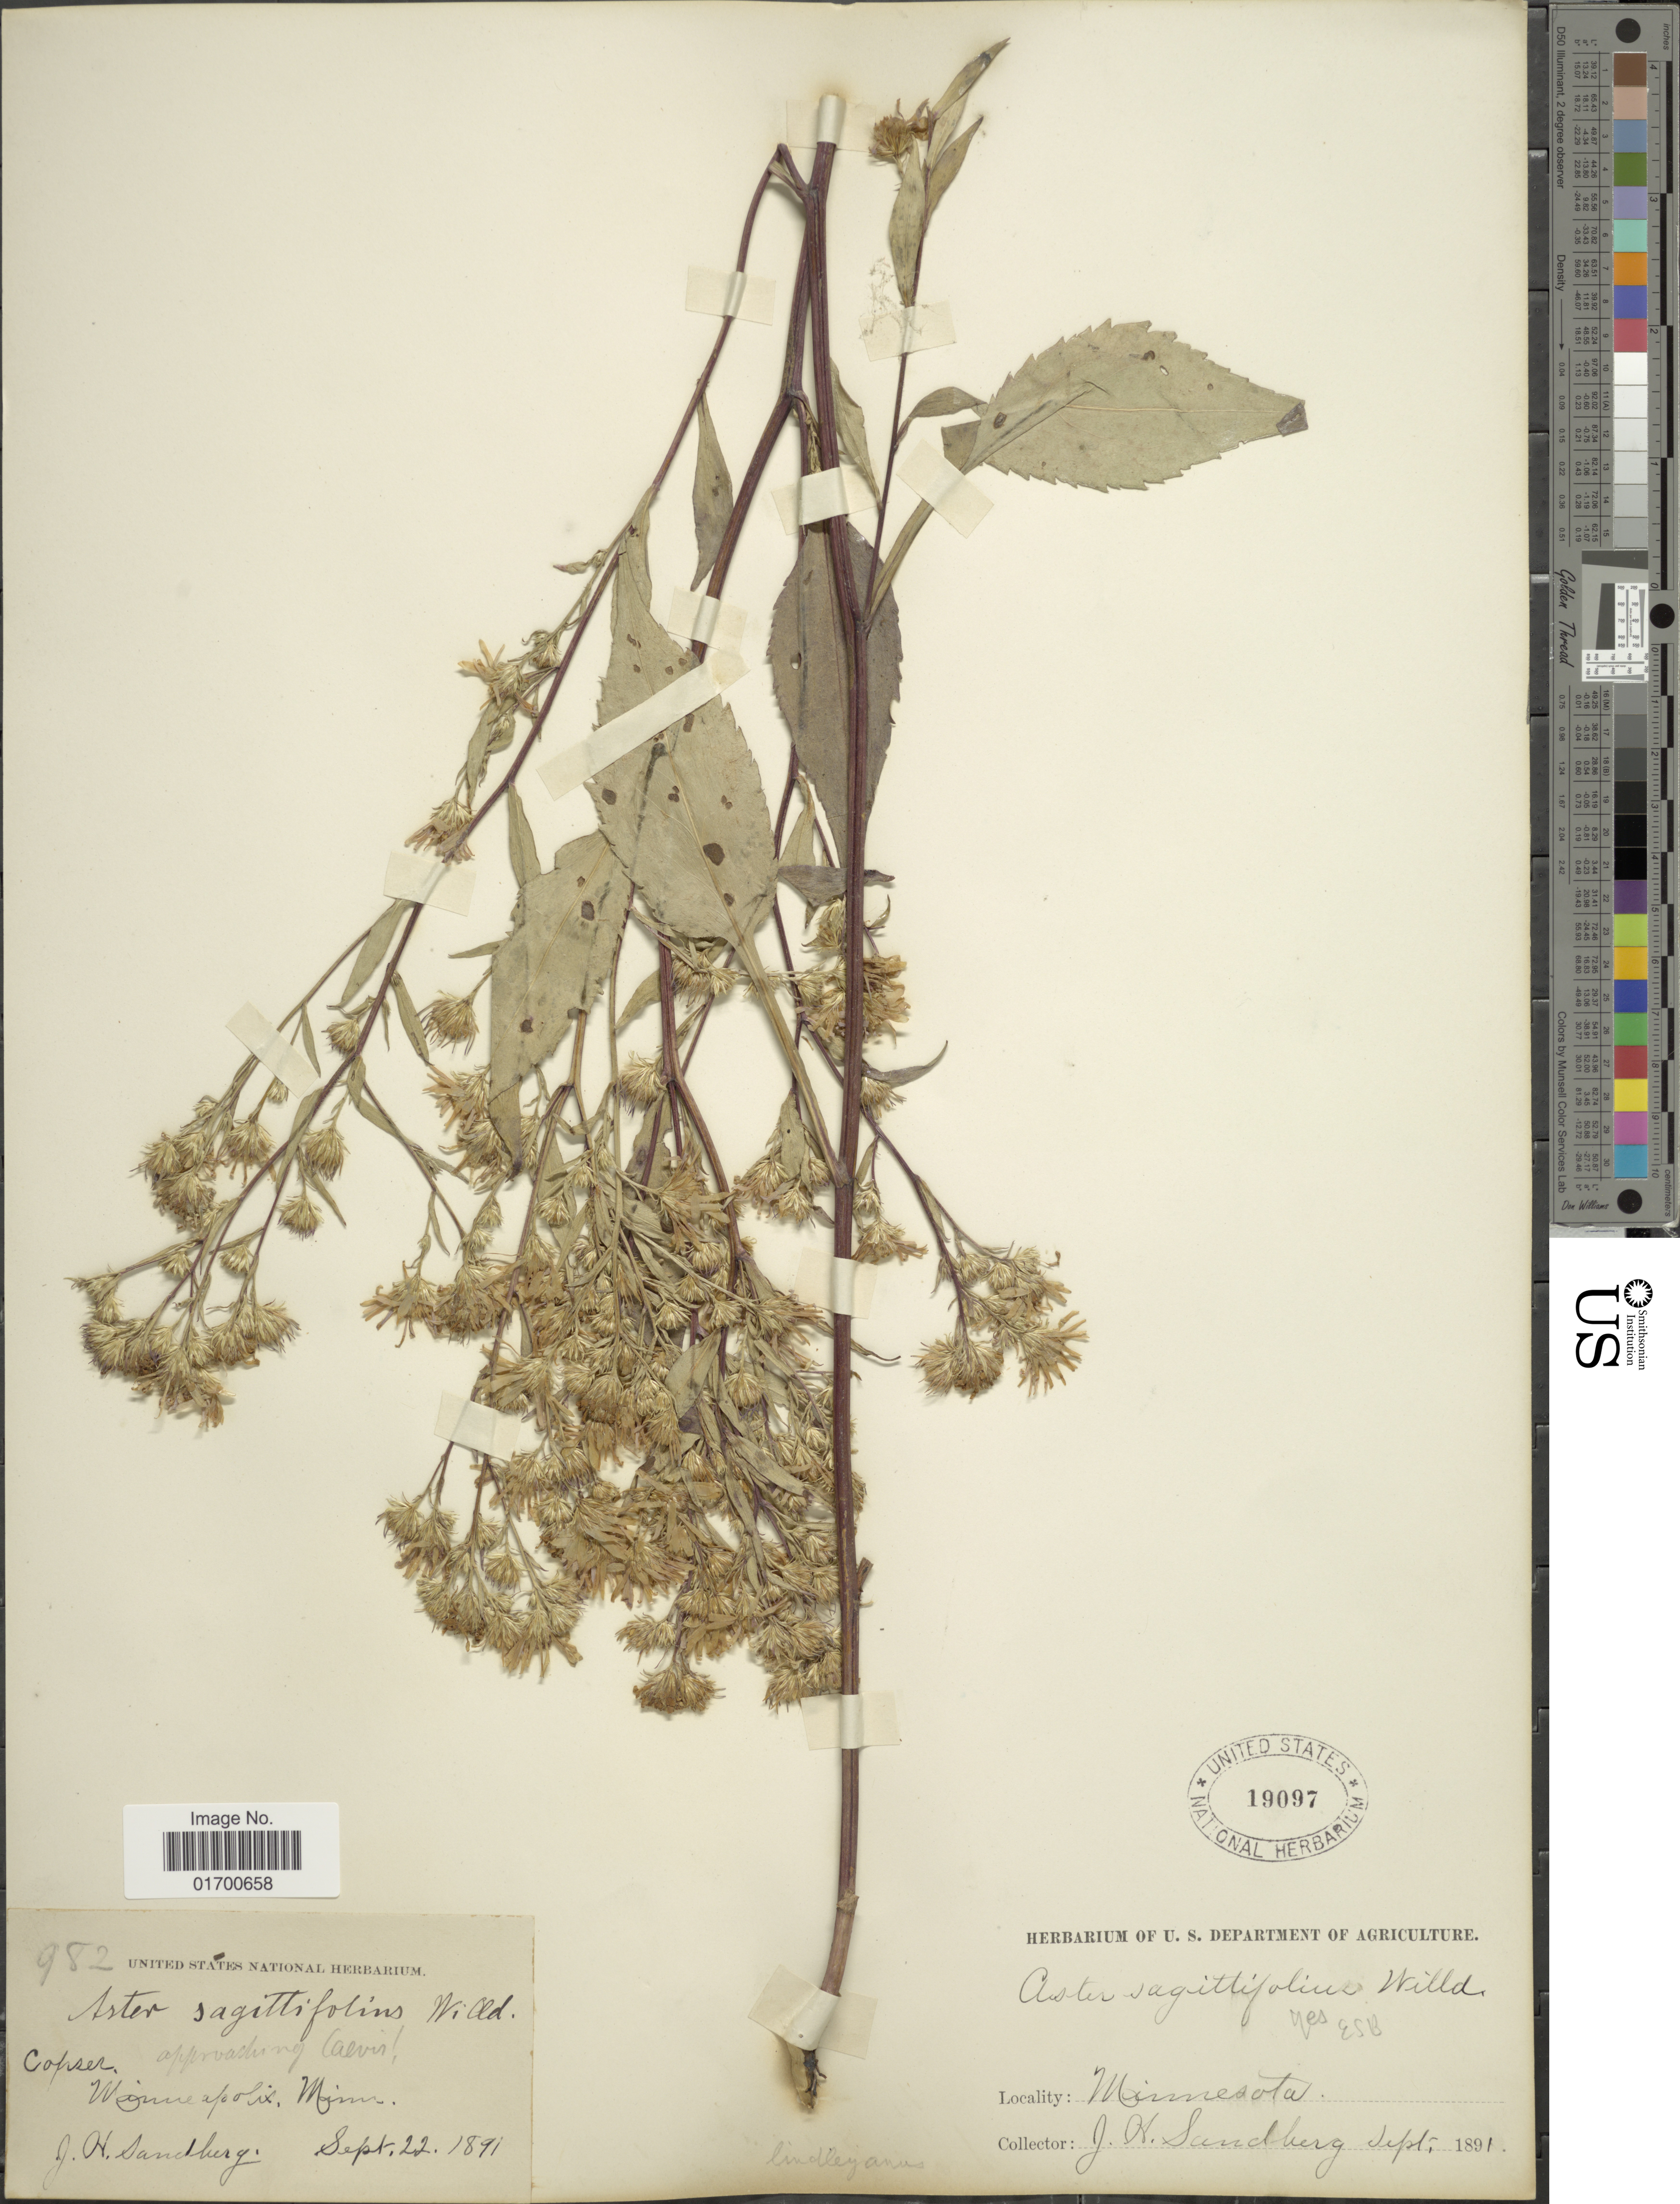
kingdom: Plantae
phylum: Tracheophyta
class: Magnoliopsida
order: Asterales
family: Asteraceae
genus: Symphyotrichum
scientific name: Symphyotrichum ciliolatum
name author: (Lindl.) Á. Löve & D. Löve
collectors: J. H. Sandberg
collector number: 982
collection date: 1891-09-22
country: United States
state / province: Minnesota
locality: Minneapolis, Minn.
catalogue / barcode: US 19097